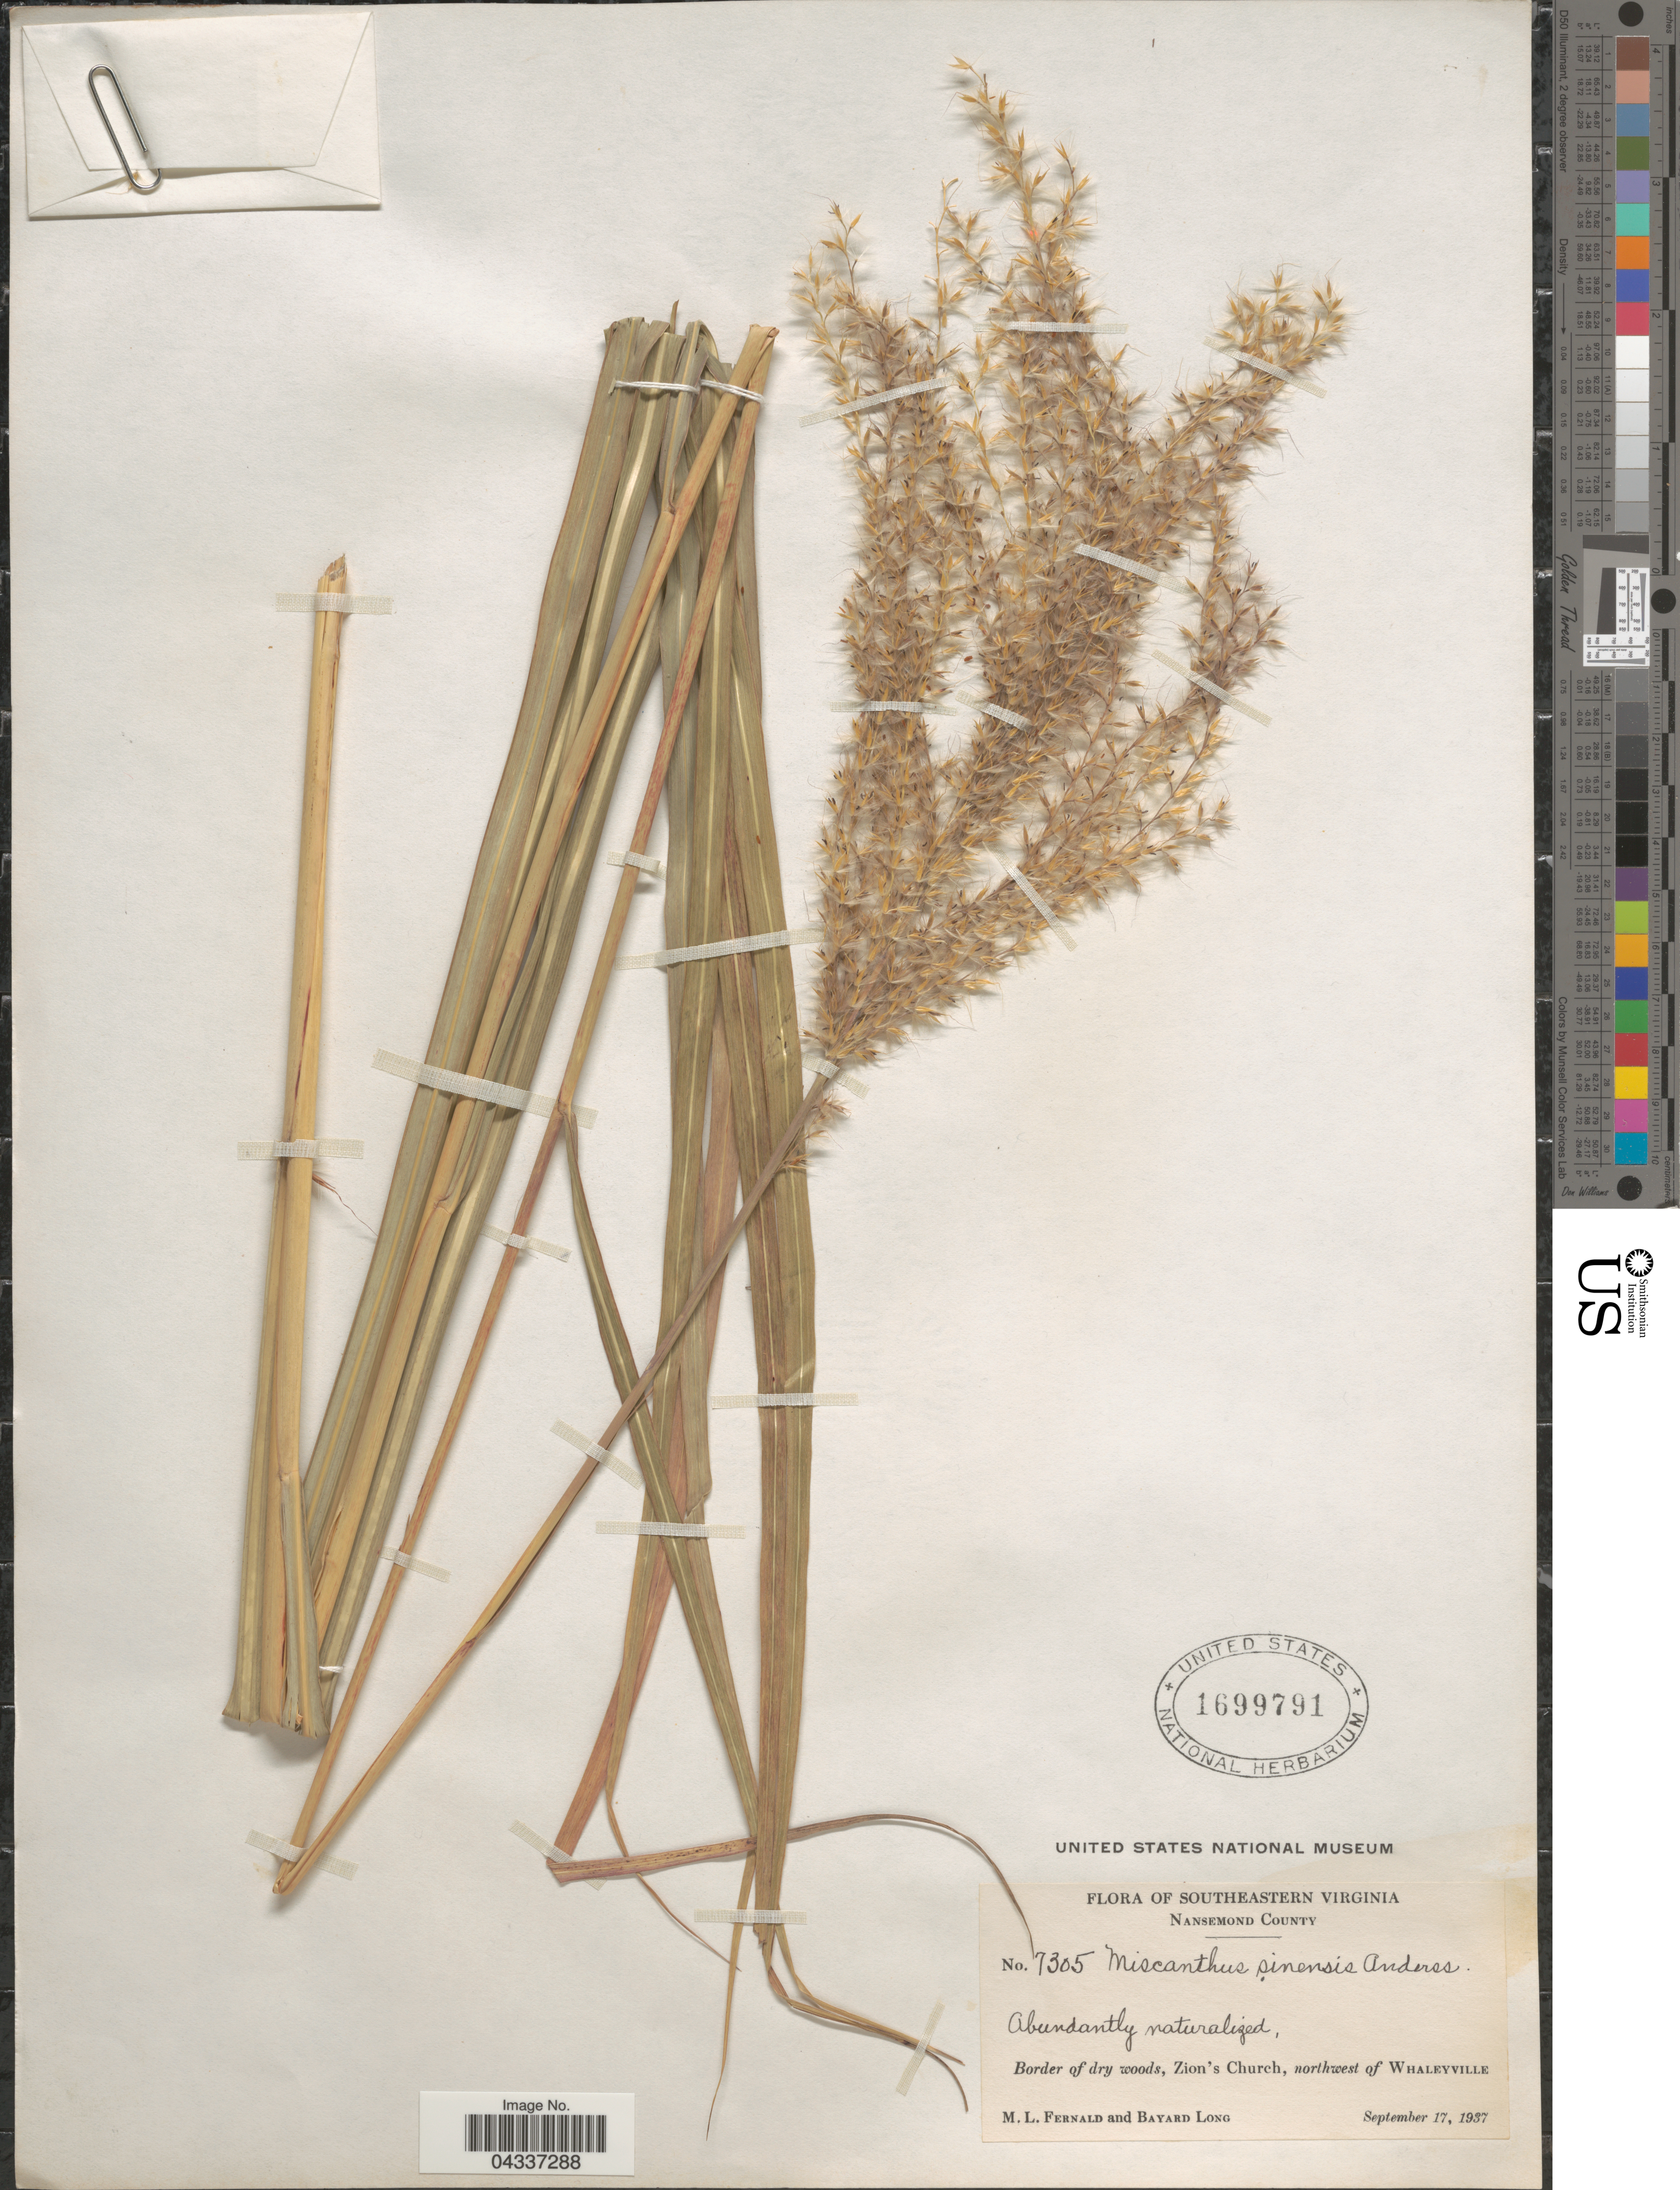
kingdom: Plantae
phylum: Tracheophyta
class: Liliopsida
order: Poales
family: Poaceae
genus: Miscanthus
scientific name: Miscanthus sinensis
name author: Andersson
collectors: M. L. Fernald & B. Long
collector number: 7305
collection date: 1937-09-17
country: United States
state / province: Virginia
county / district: City of Suffolk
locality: Southeastern Virginia. Nansemond County. Border of dry woods, Zion's Church, northwest of Whaleyville.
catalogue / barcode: US 1699791